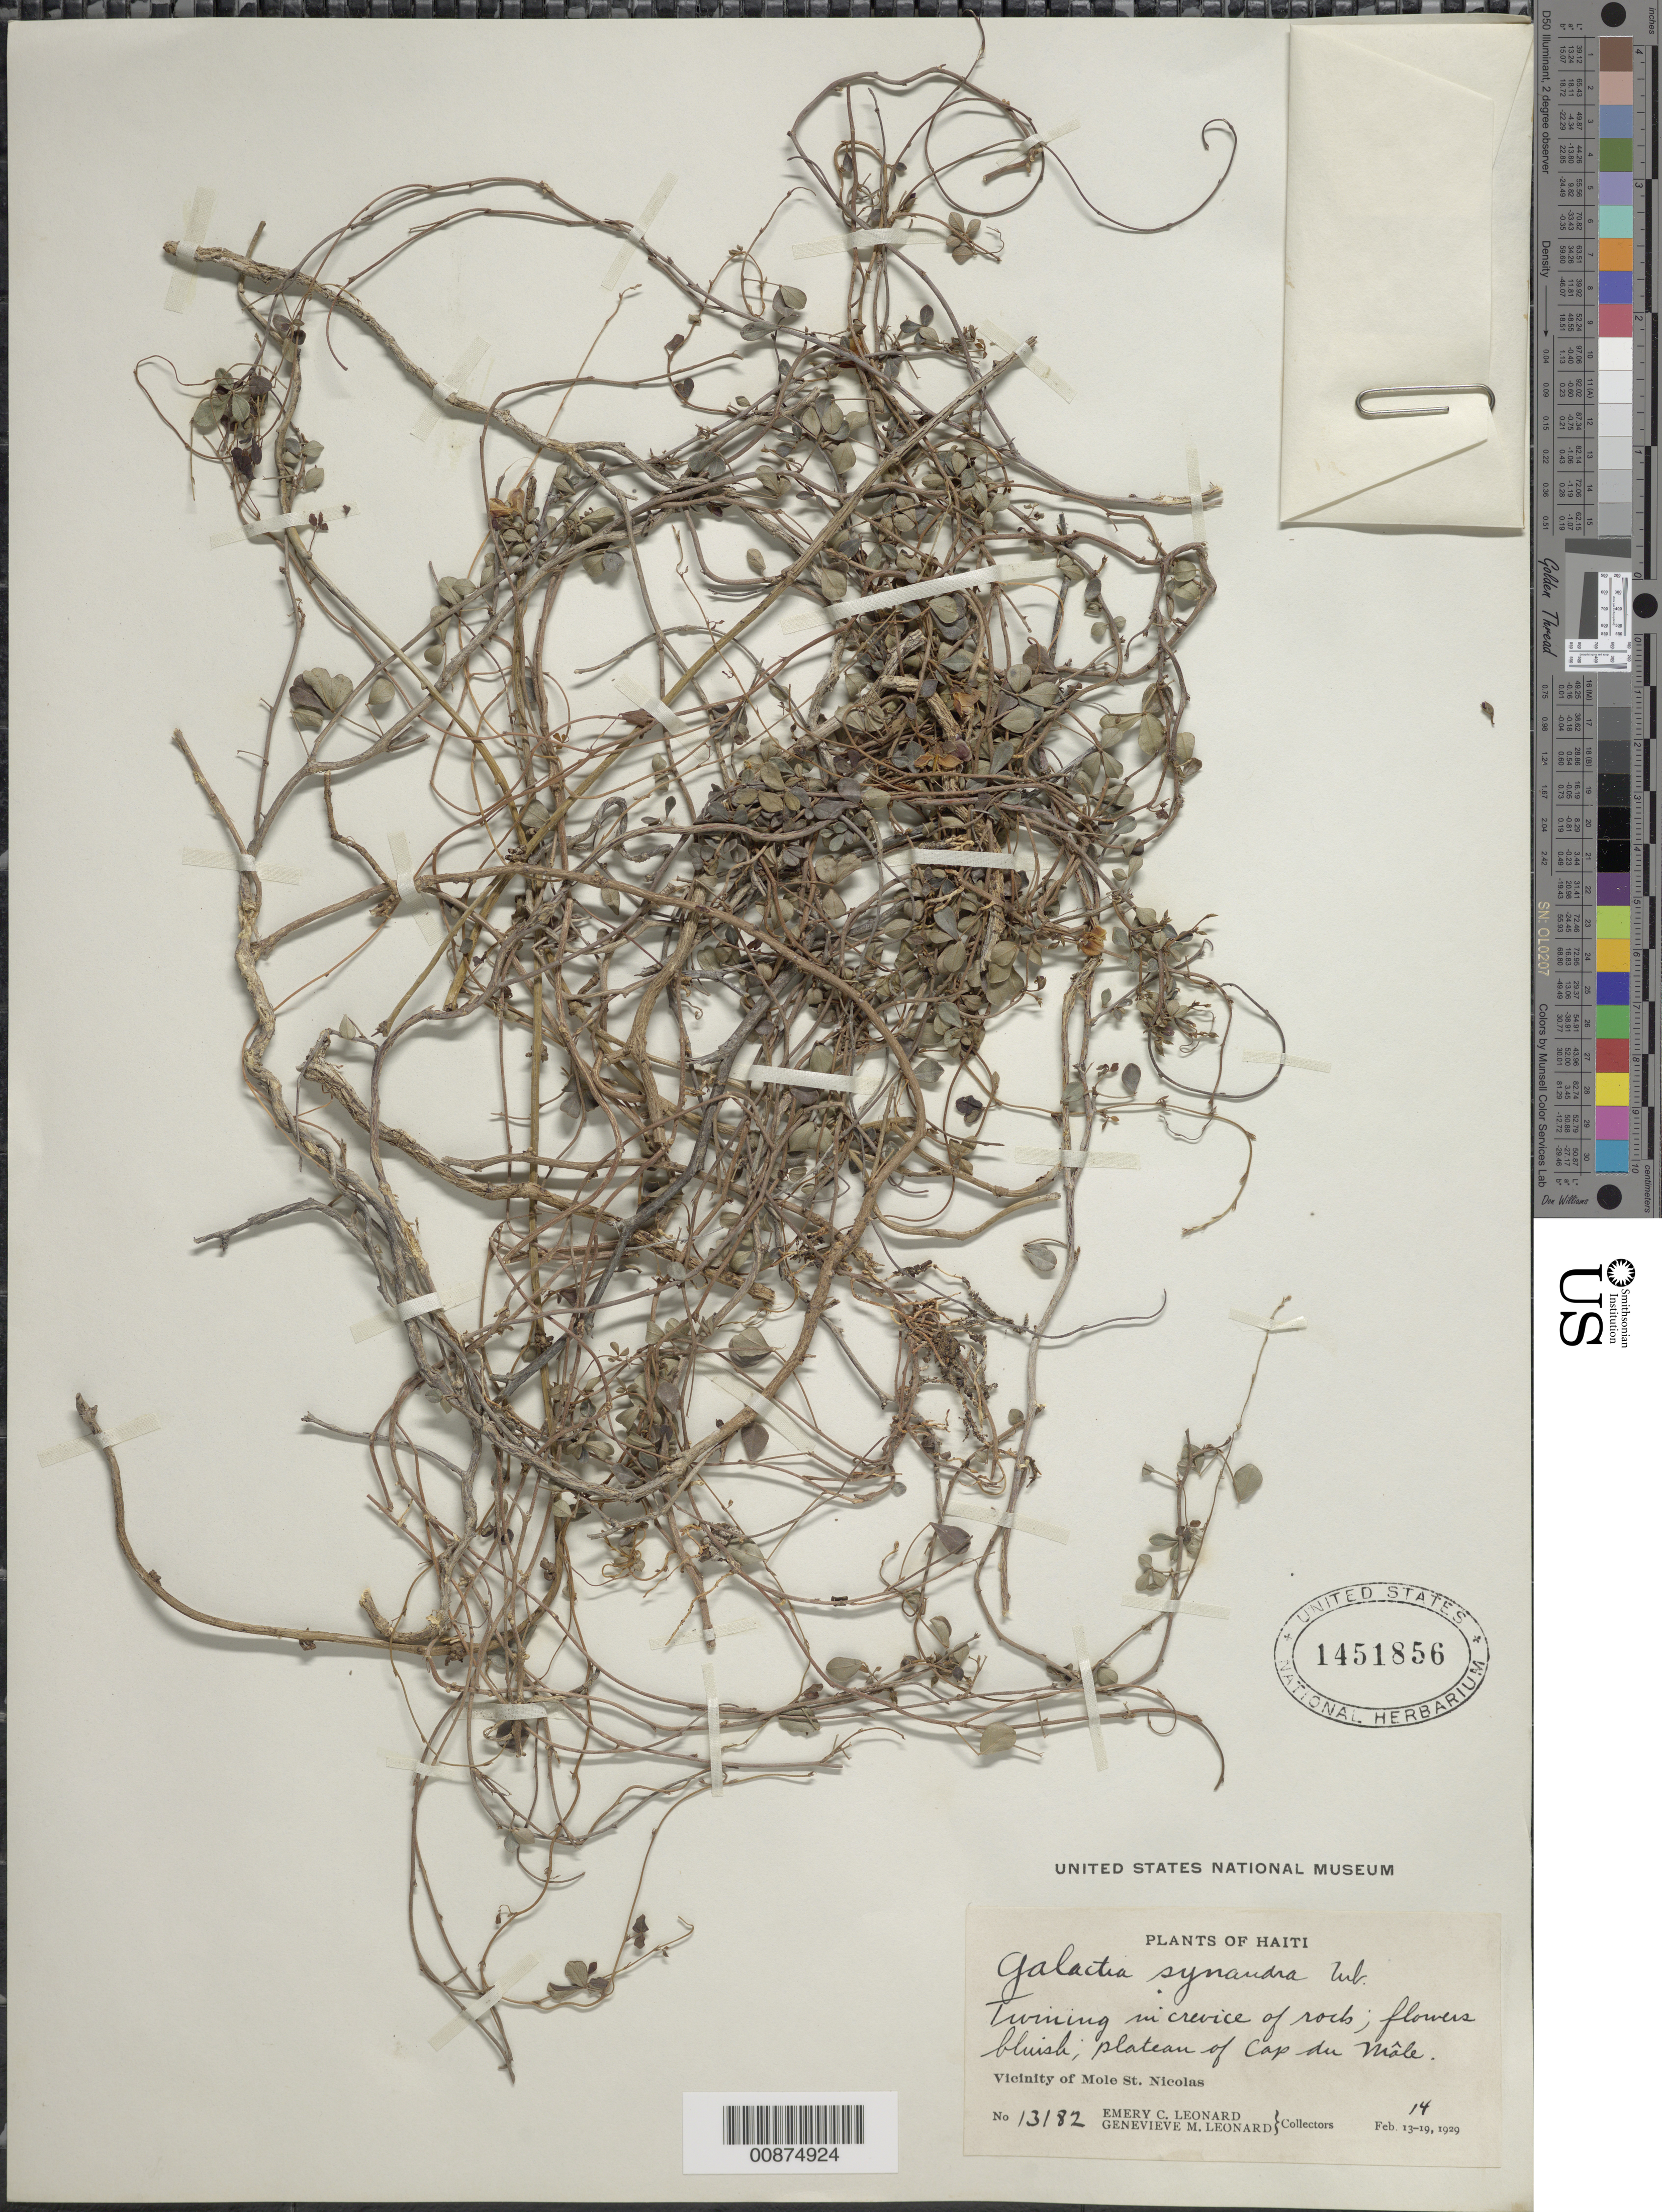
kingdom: Plantae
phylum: Tracheophyta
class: Magnoliopsida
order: Fabales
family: Fabaceae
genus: Galactia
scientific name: Galactia synandra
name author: Urb.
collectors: E. C. Leonard & G. M. Leonard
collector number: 13182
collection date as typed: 14 Feb 1929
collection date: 1929-02-14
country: Haiti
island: Hispaniola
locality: Vicinity of Mole St. Nicolas. Plateau of Cap du Môle.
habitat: Twining in crevice or rock.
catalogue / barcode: US 1451856